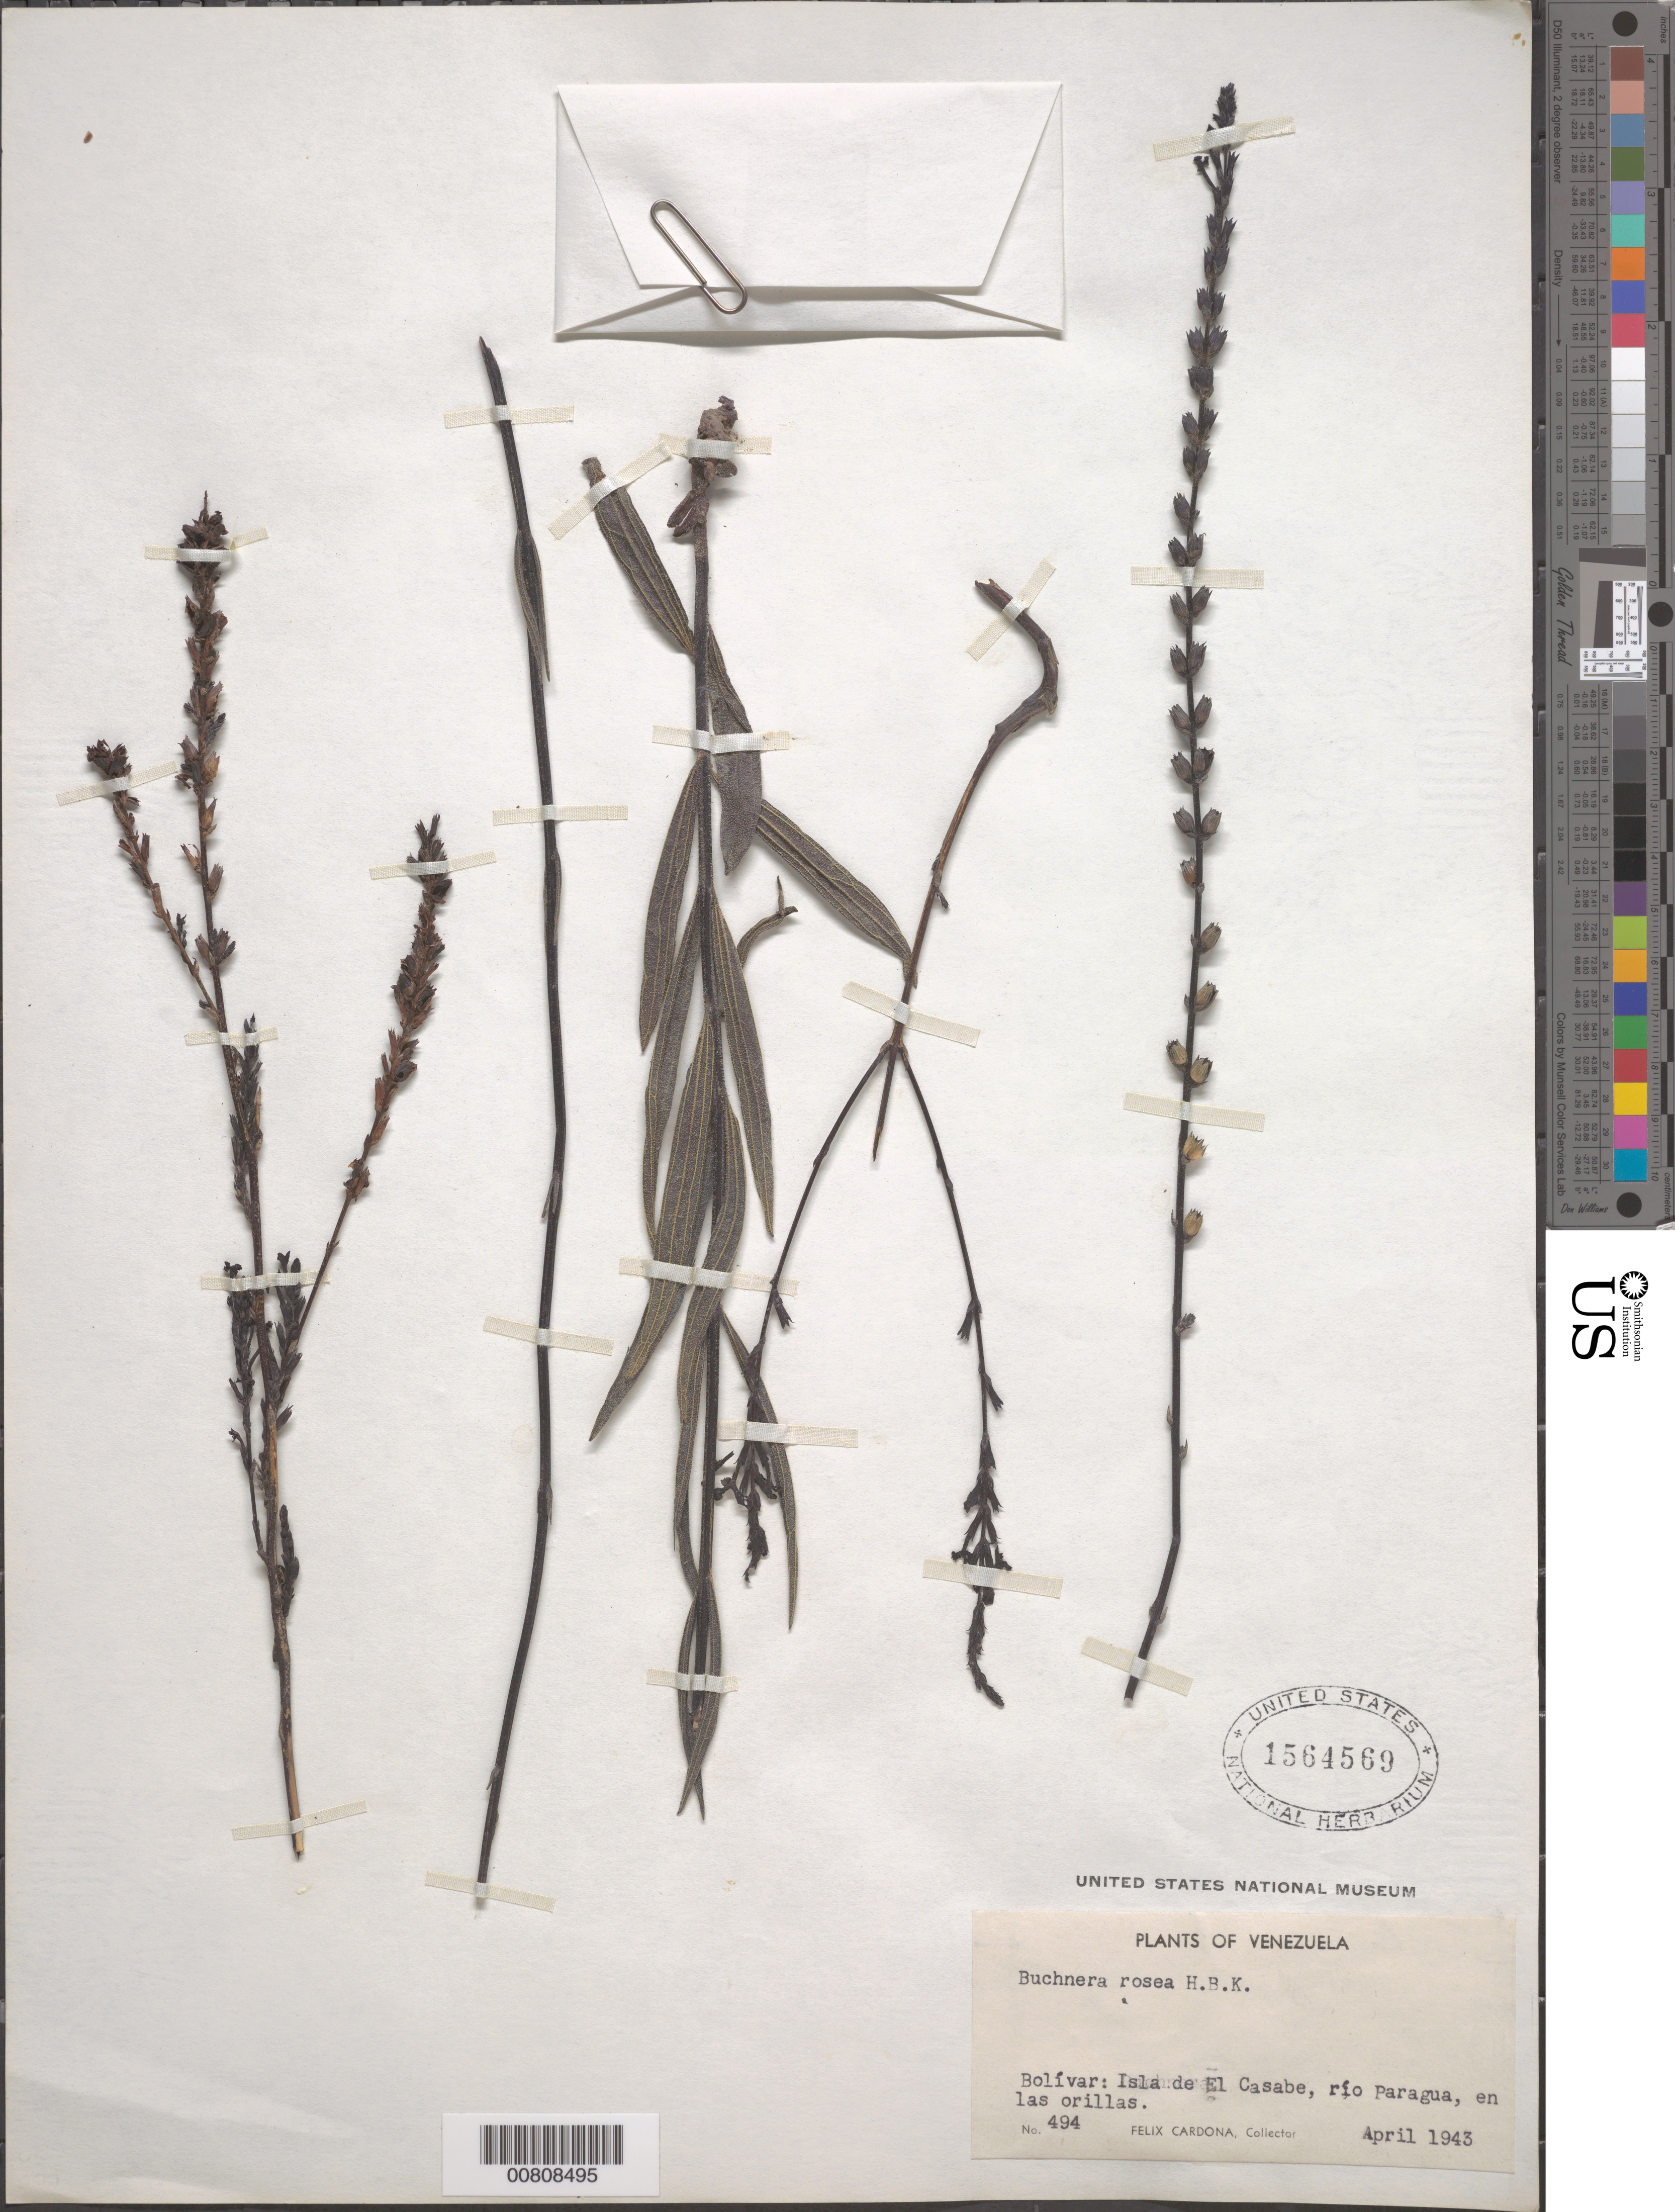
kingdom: Plantae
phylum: Tracheophyta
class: Magnoliopsida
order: Lamiales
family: Orobanchaceae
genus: Buchnera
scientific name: Buchnera virgata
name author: Kunth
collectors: F. Cardona Puig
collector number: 494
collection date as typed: Apr-43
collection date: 1943-04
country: Venezuela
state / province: Bolívar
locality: Río Paragua, Isla El Casabe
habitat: Orillas de río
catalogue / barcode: US 1564569